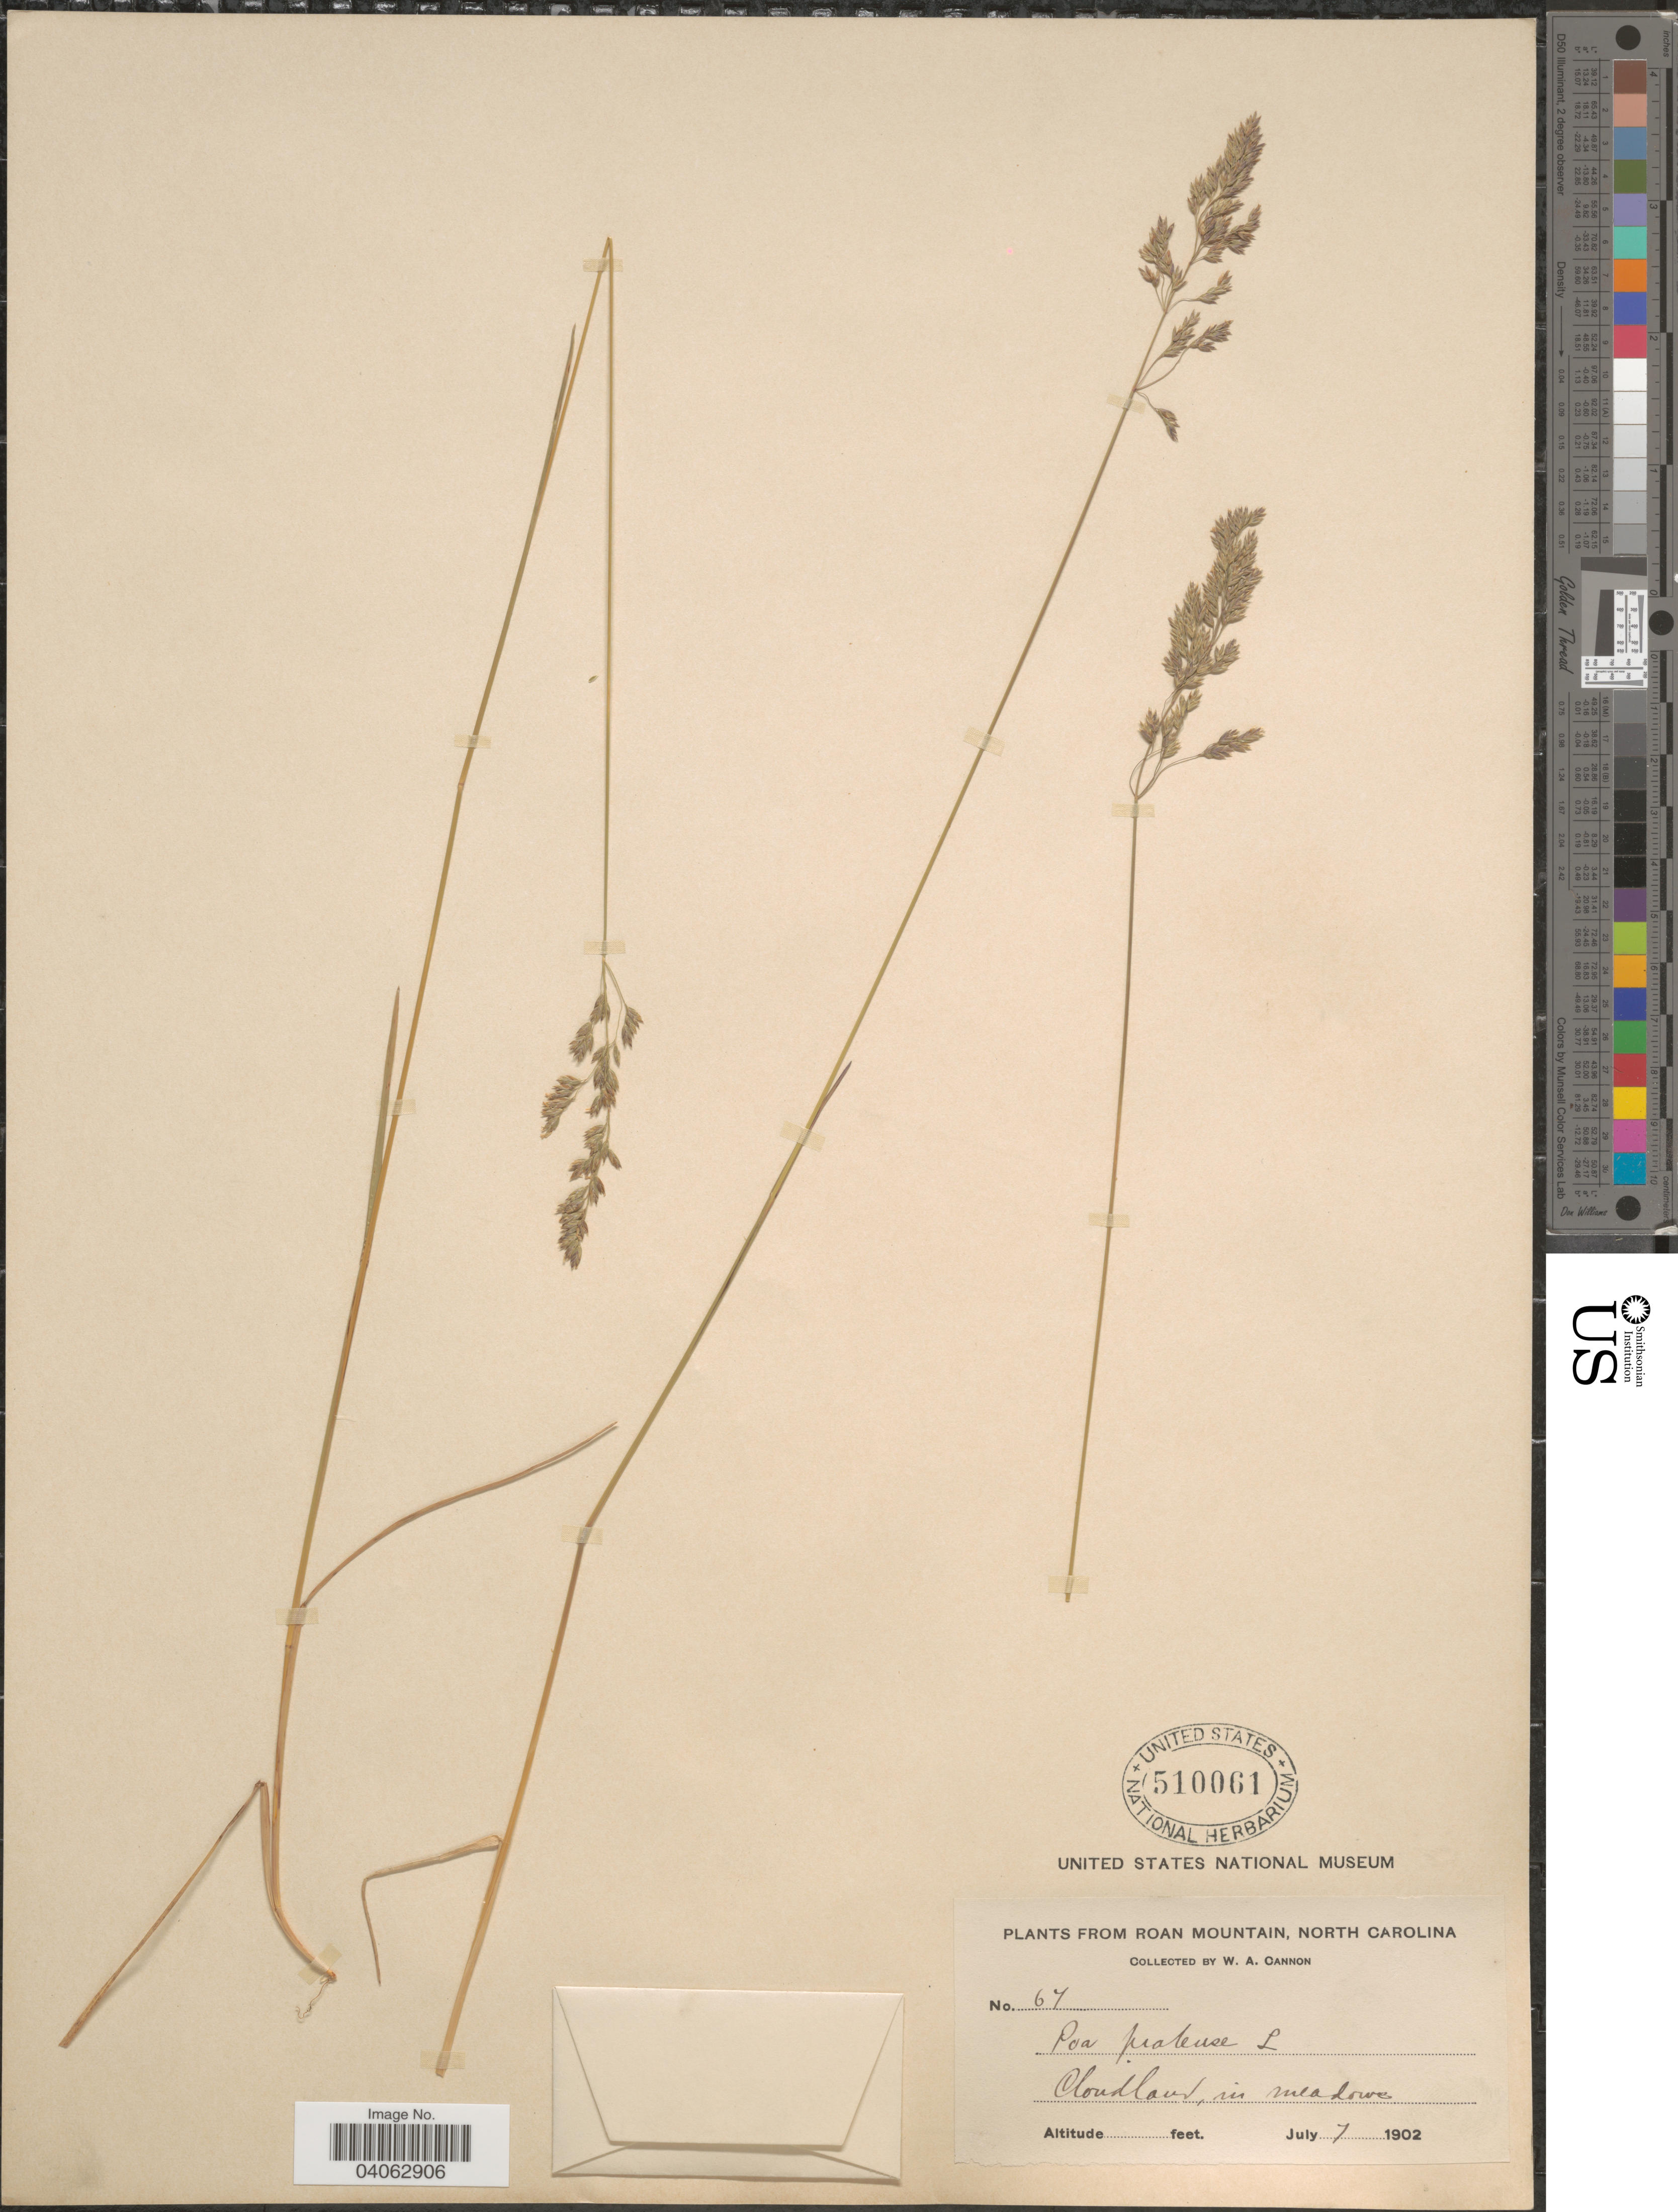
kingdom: Plantae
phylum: Tracheophyta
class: Liliopsida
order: Poales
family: Poaceae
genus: Poa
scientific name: Poa pratensis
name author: L.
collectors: W. Cannon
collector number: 67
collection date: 1902-07-07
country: United States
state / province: North Carolina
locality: Roan Mountain. Cloudland, in meadows.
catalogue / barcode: US 510061